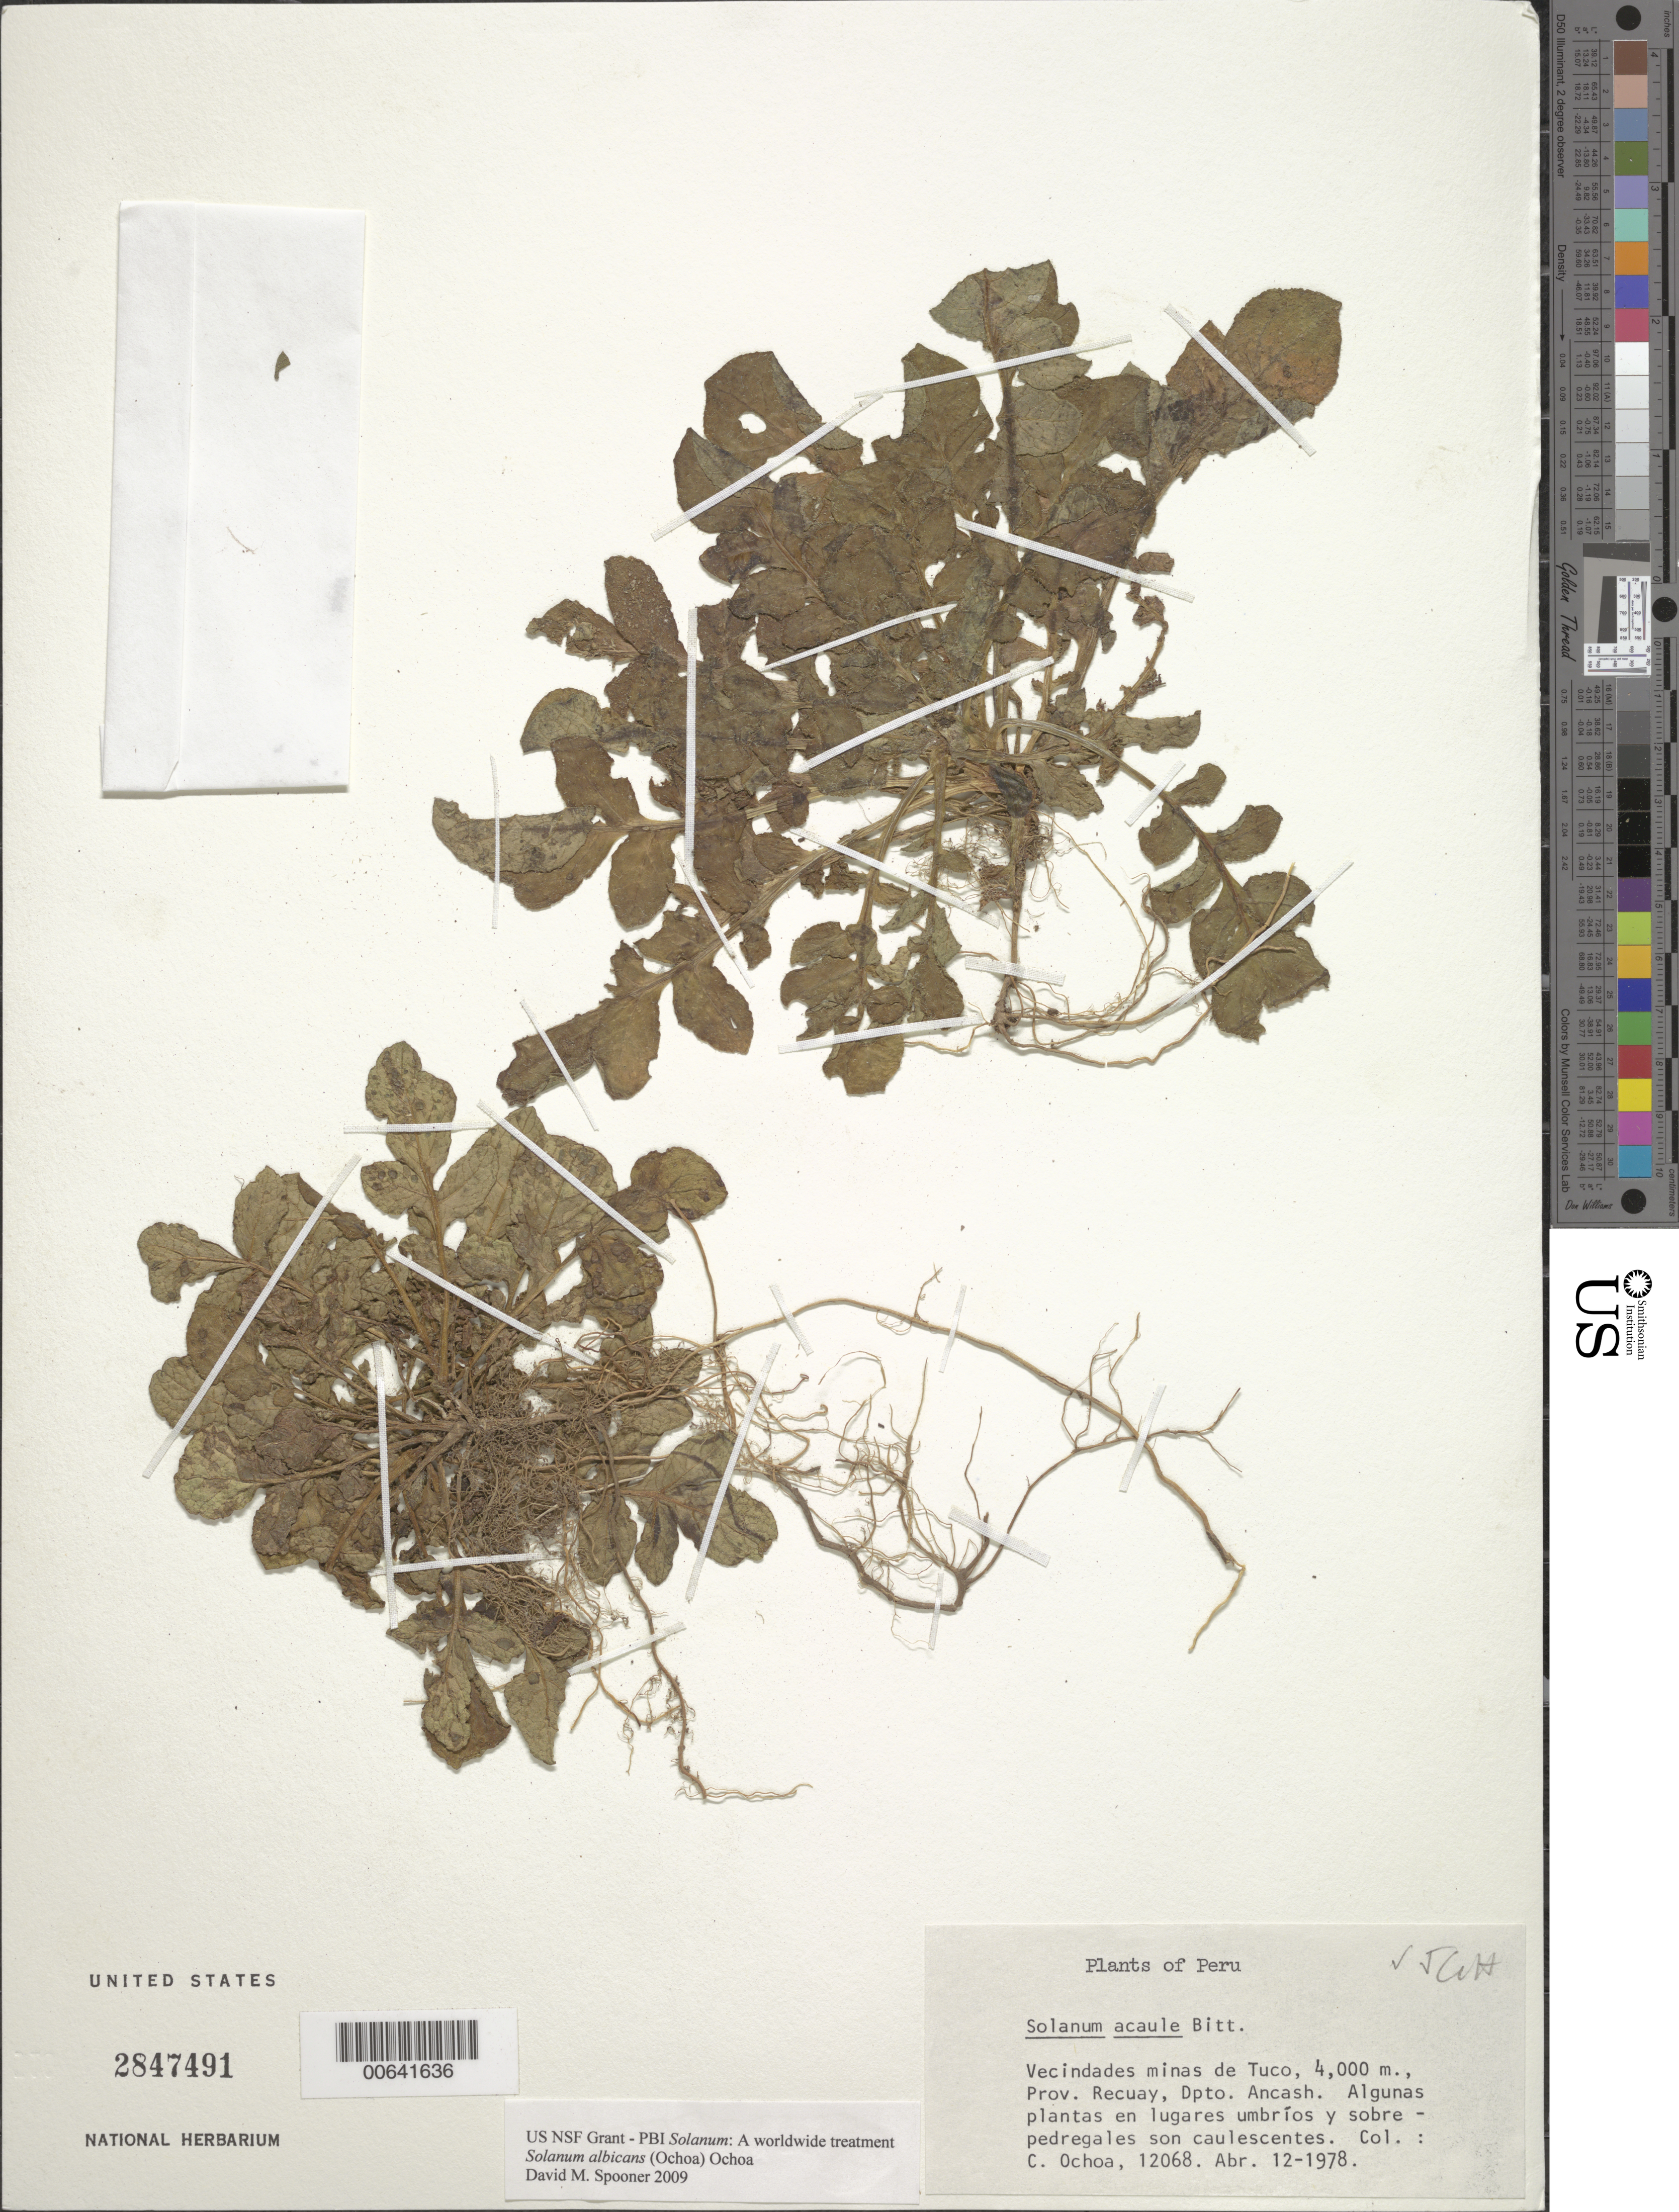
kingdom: Plantae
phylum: Tracheophyta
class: Magnoliopsida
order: Solanales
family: Solanaceae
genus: Solanum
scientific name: Solanum albicans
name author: (Ochoa) Ochoa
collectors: C. Ochoa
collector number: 12068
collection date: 1978-04-12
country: Peru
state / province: Ancash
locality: Vecindades minas de Tuco, Prov. Recuay, Dpto. Ancash.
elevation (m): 4000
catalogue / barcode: US 2847491